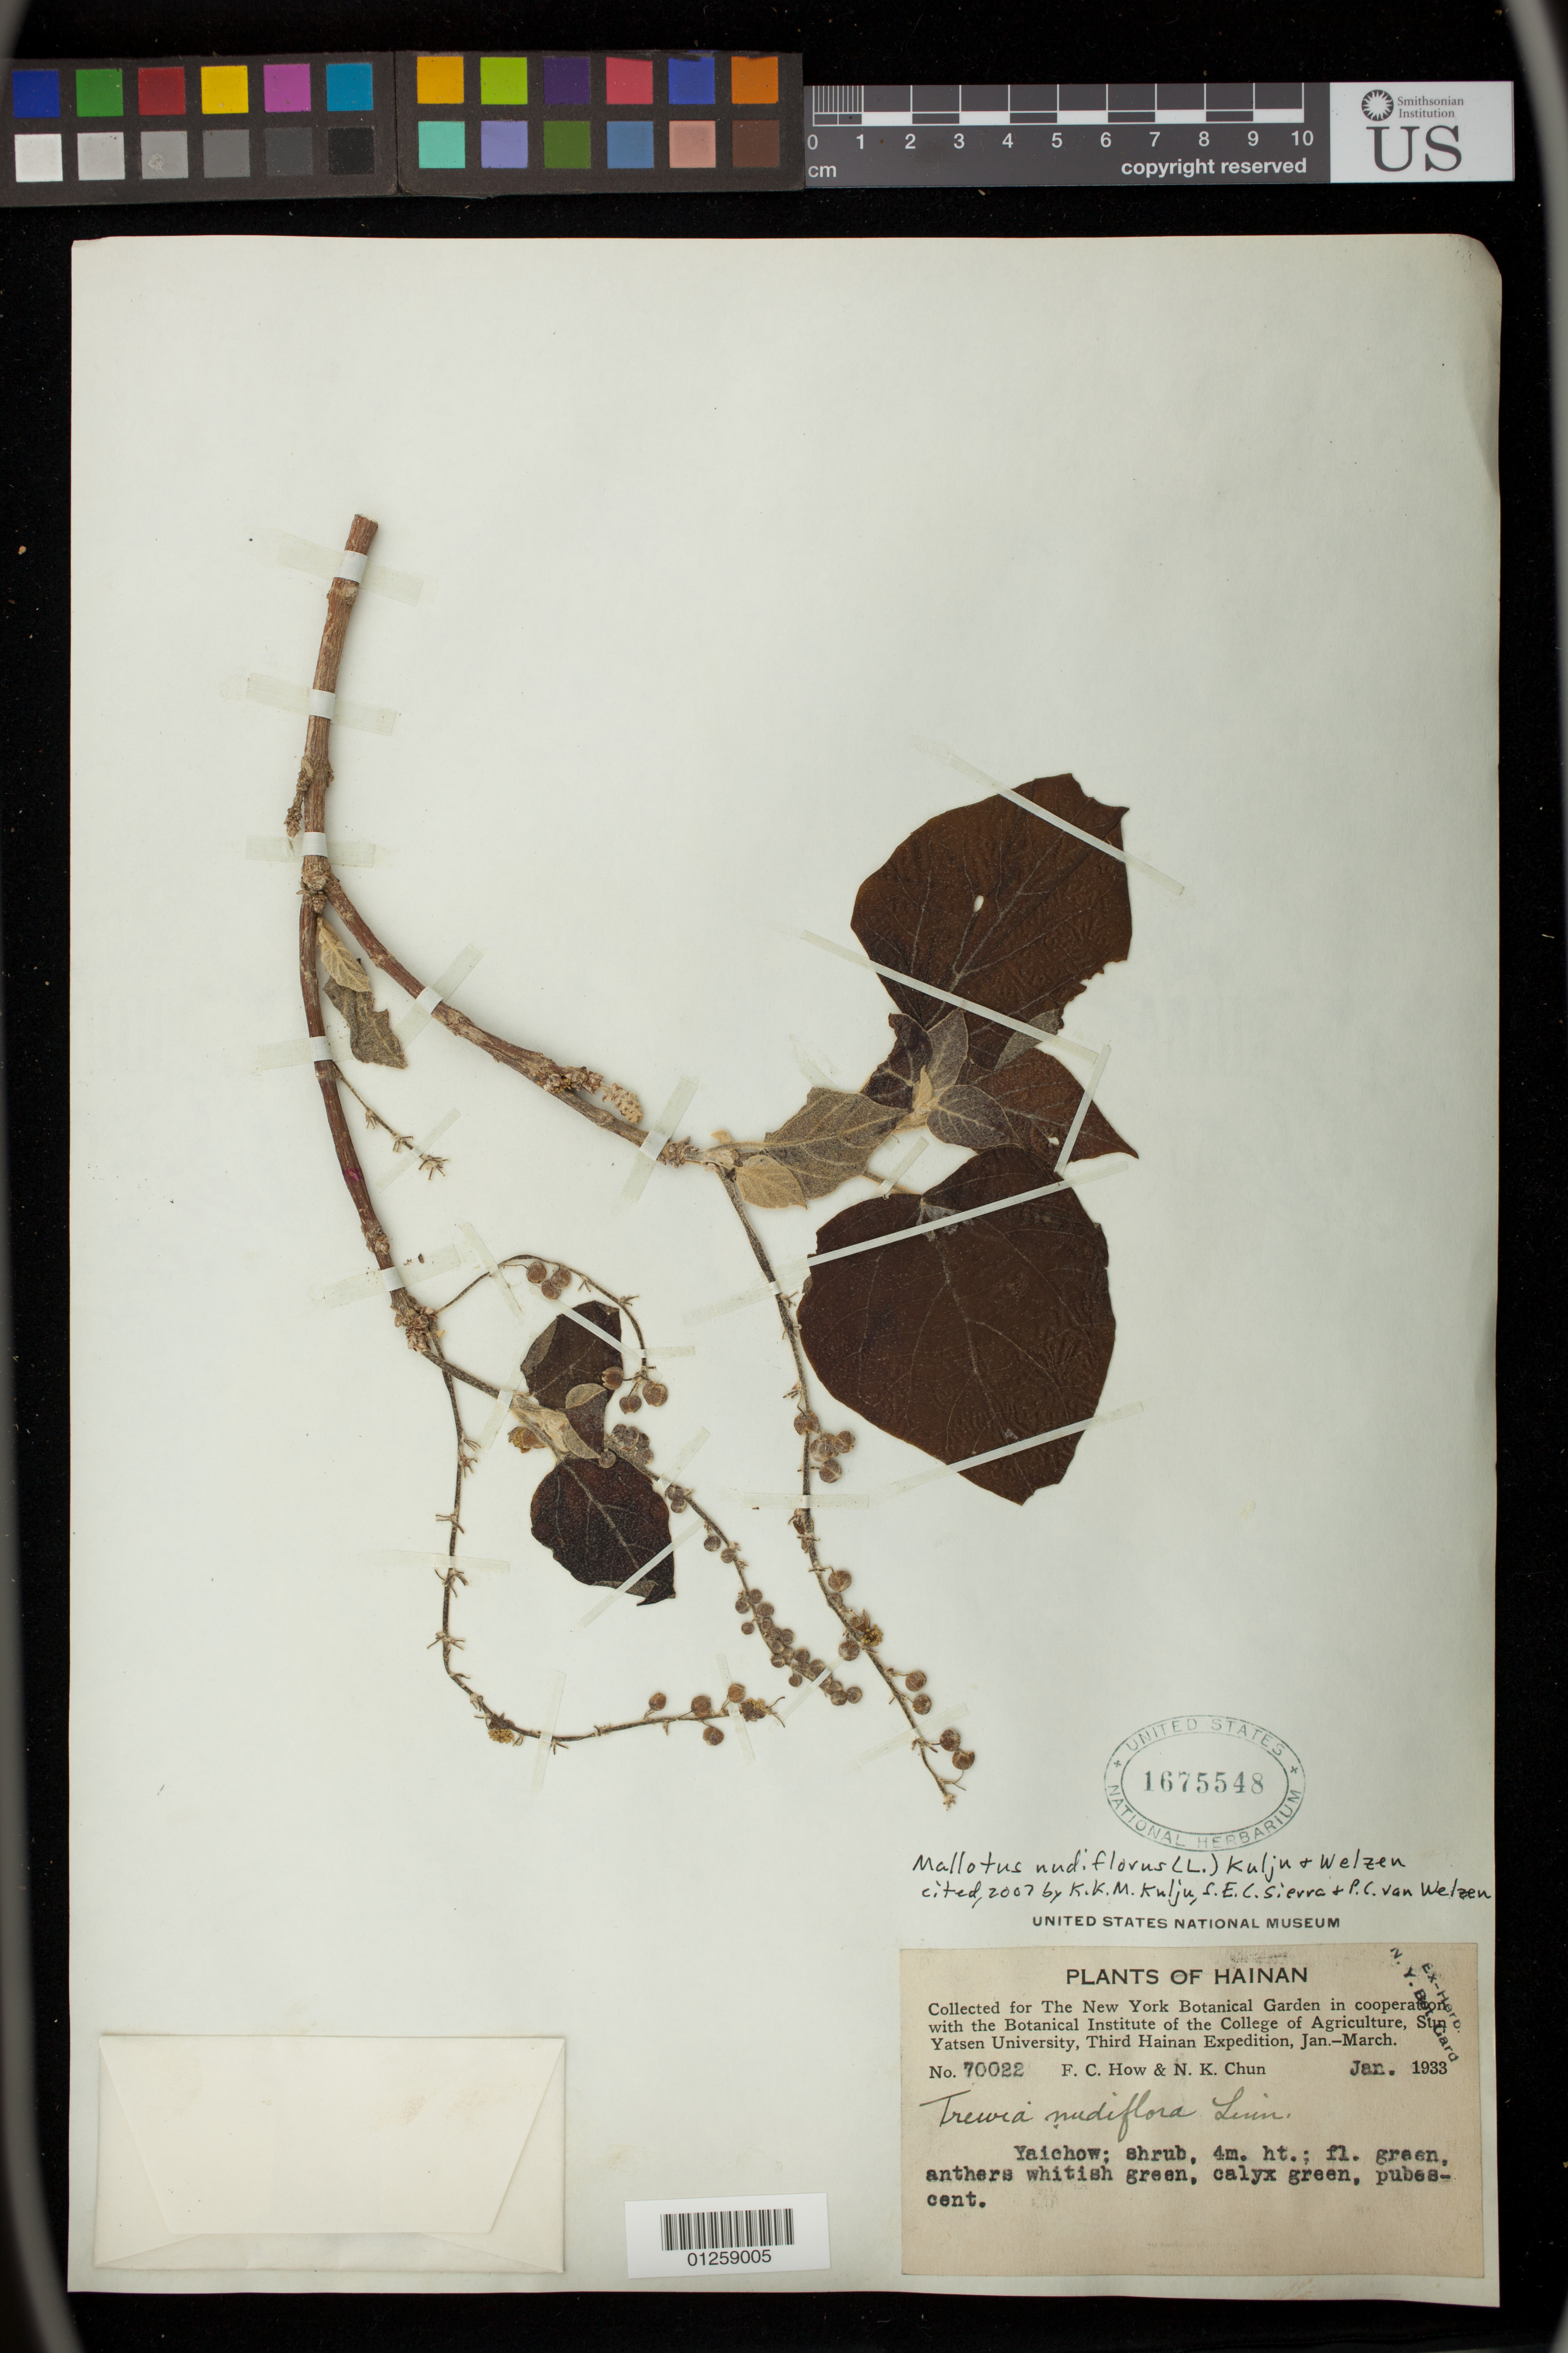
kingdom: Plantae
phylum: Tracheophyta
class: Magnoliopsida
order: Malpighiales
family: Euphorbiaceae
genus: Mallotus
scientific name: Mallotus nudiflorus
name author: (L.) Kulju & Welzen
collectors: F. C. How & N. K. Chun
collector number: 70022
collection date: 1933-01-01/1933-01-31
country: China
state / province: Hainan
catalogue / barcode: US 1675548